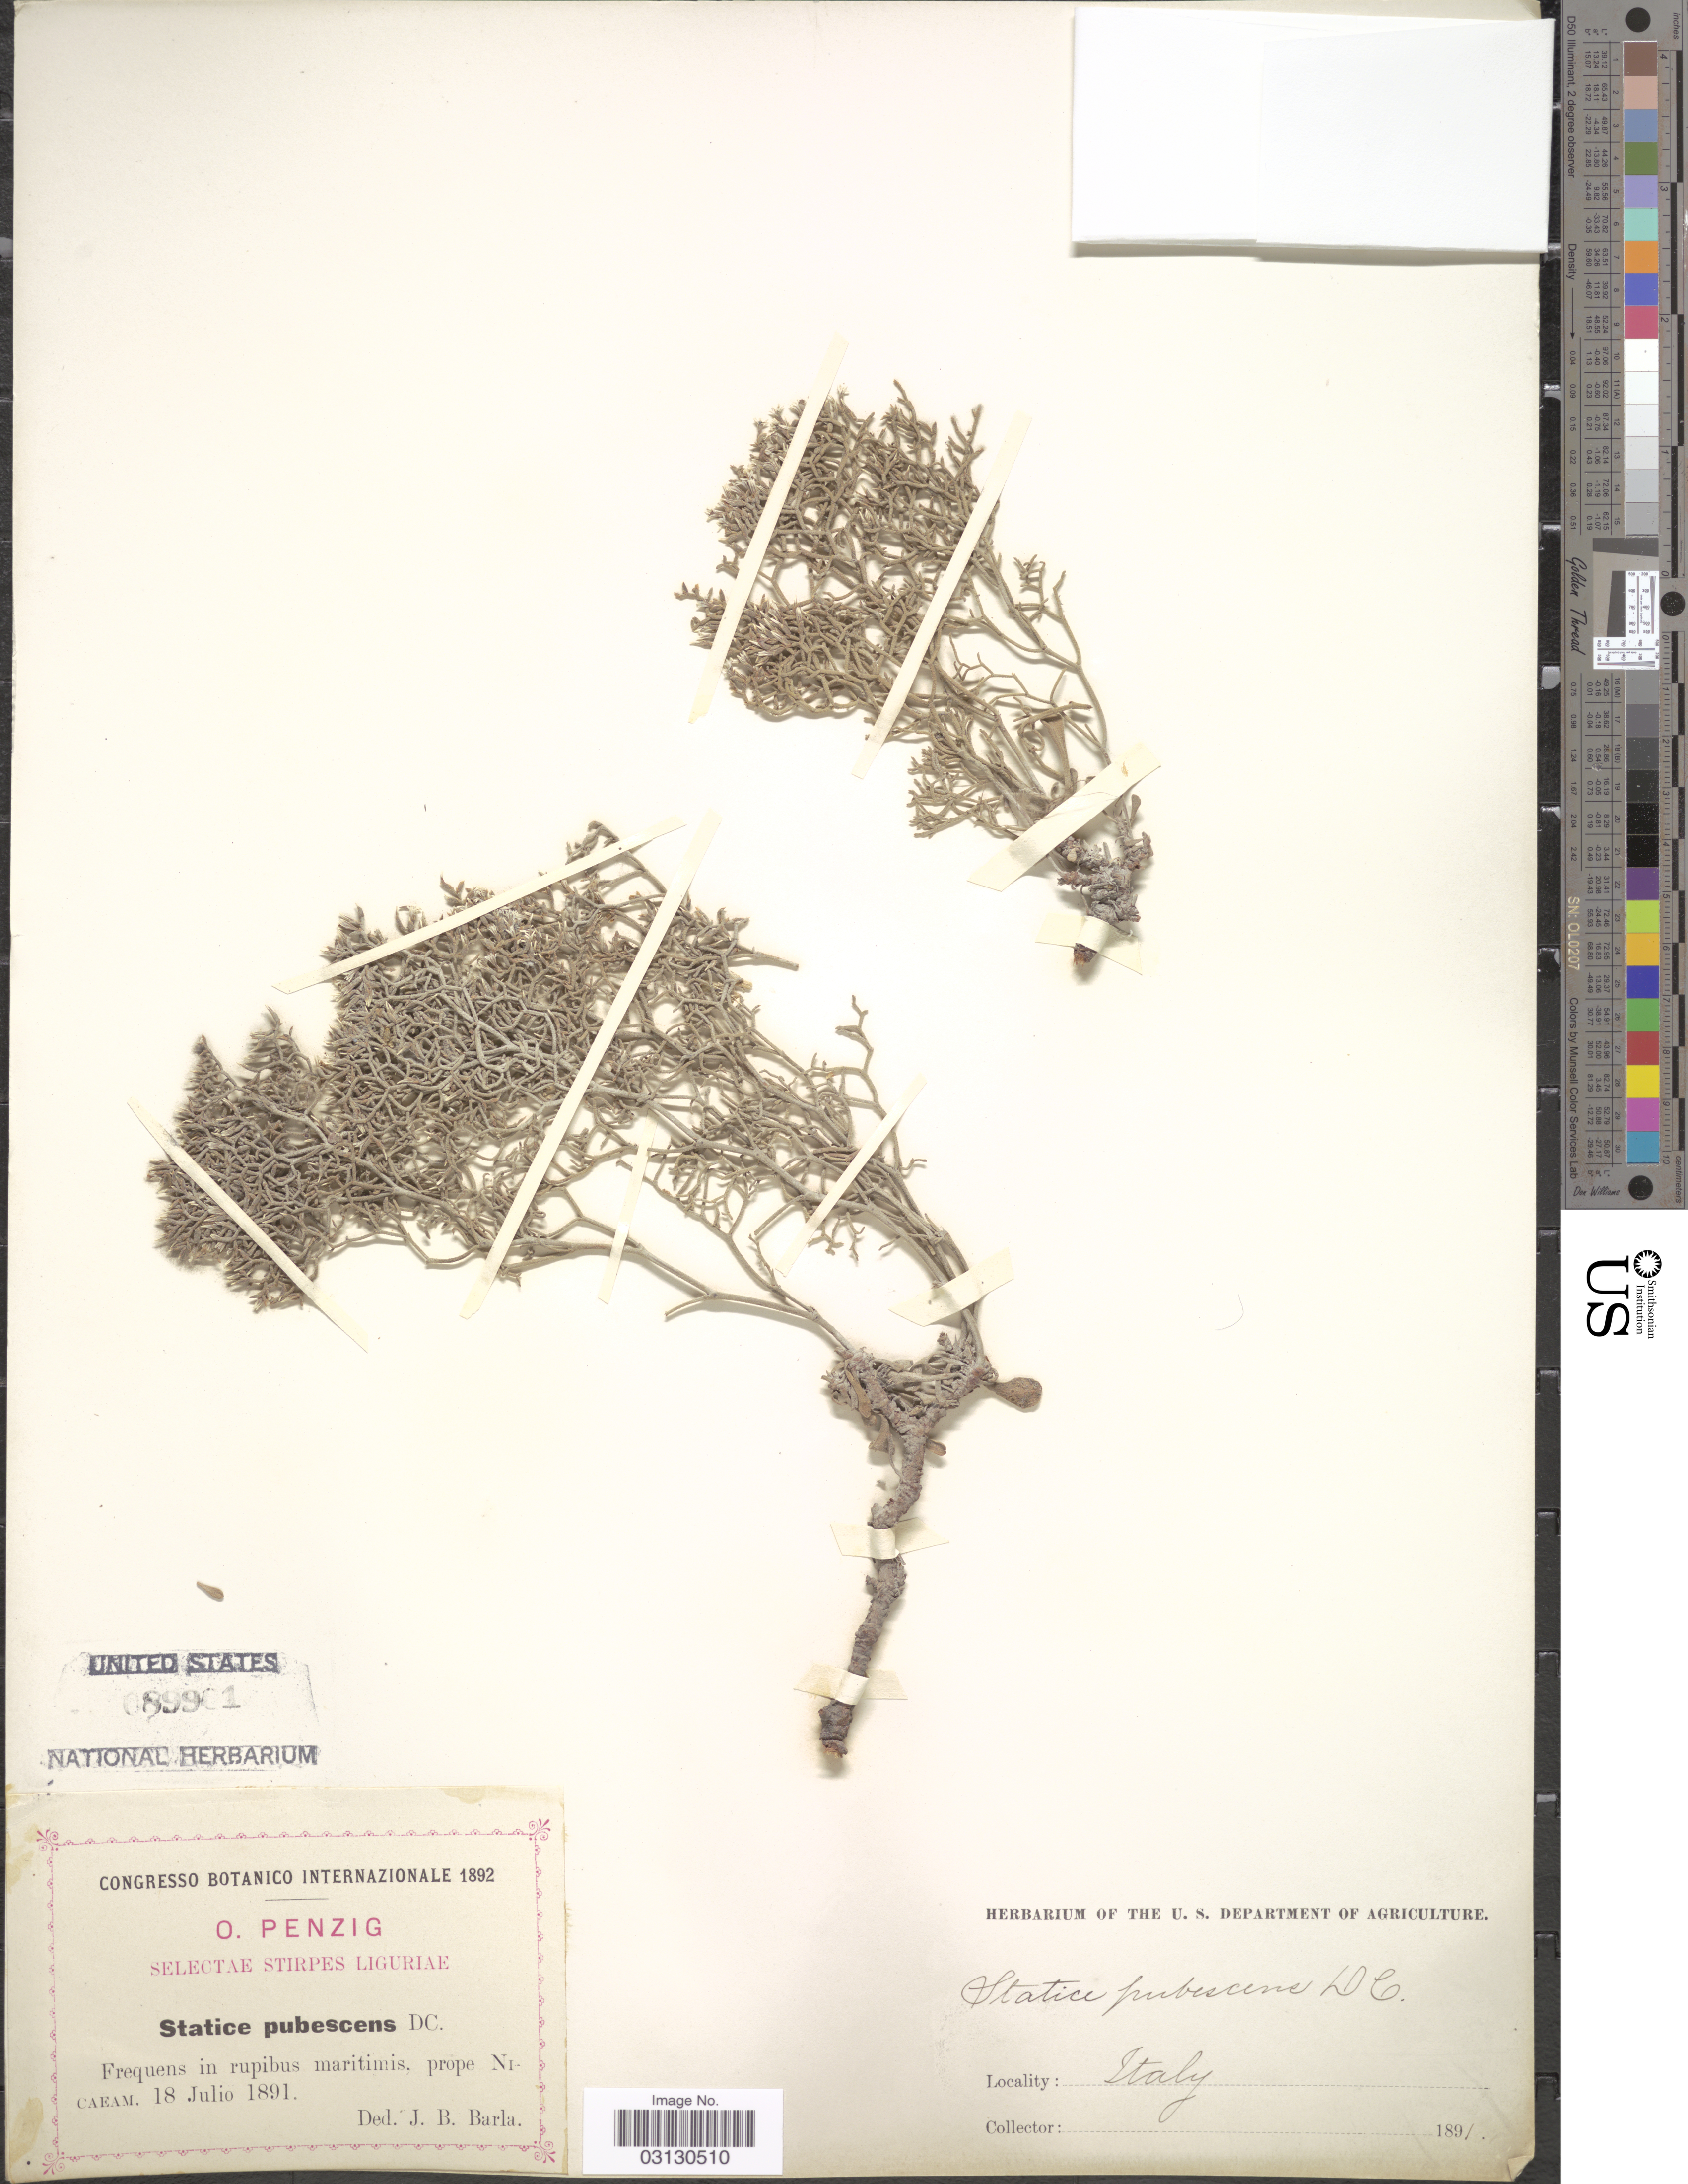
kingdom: Plantae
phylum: Tracheophyta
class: Magnoliopsida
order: Caryophyllales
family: Plumbaginaceae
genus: Limonium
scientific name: Limonium cordatum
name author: (L.) Mill.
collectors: O. Penzig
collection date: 1891-07-18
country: Italy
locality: Frequens in rupibus maritimis, prope Nicaeam.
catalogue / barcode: US 89901